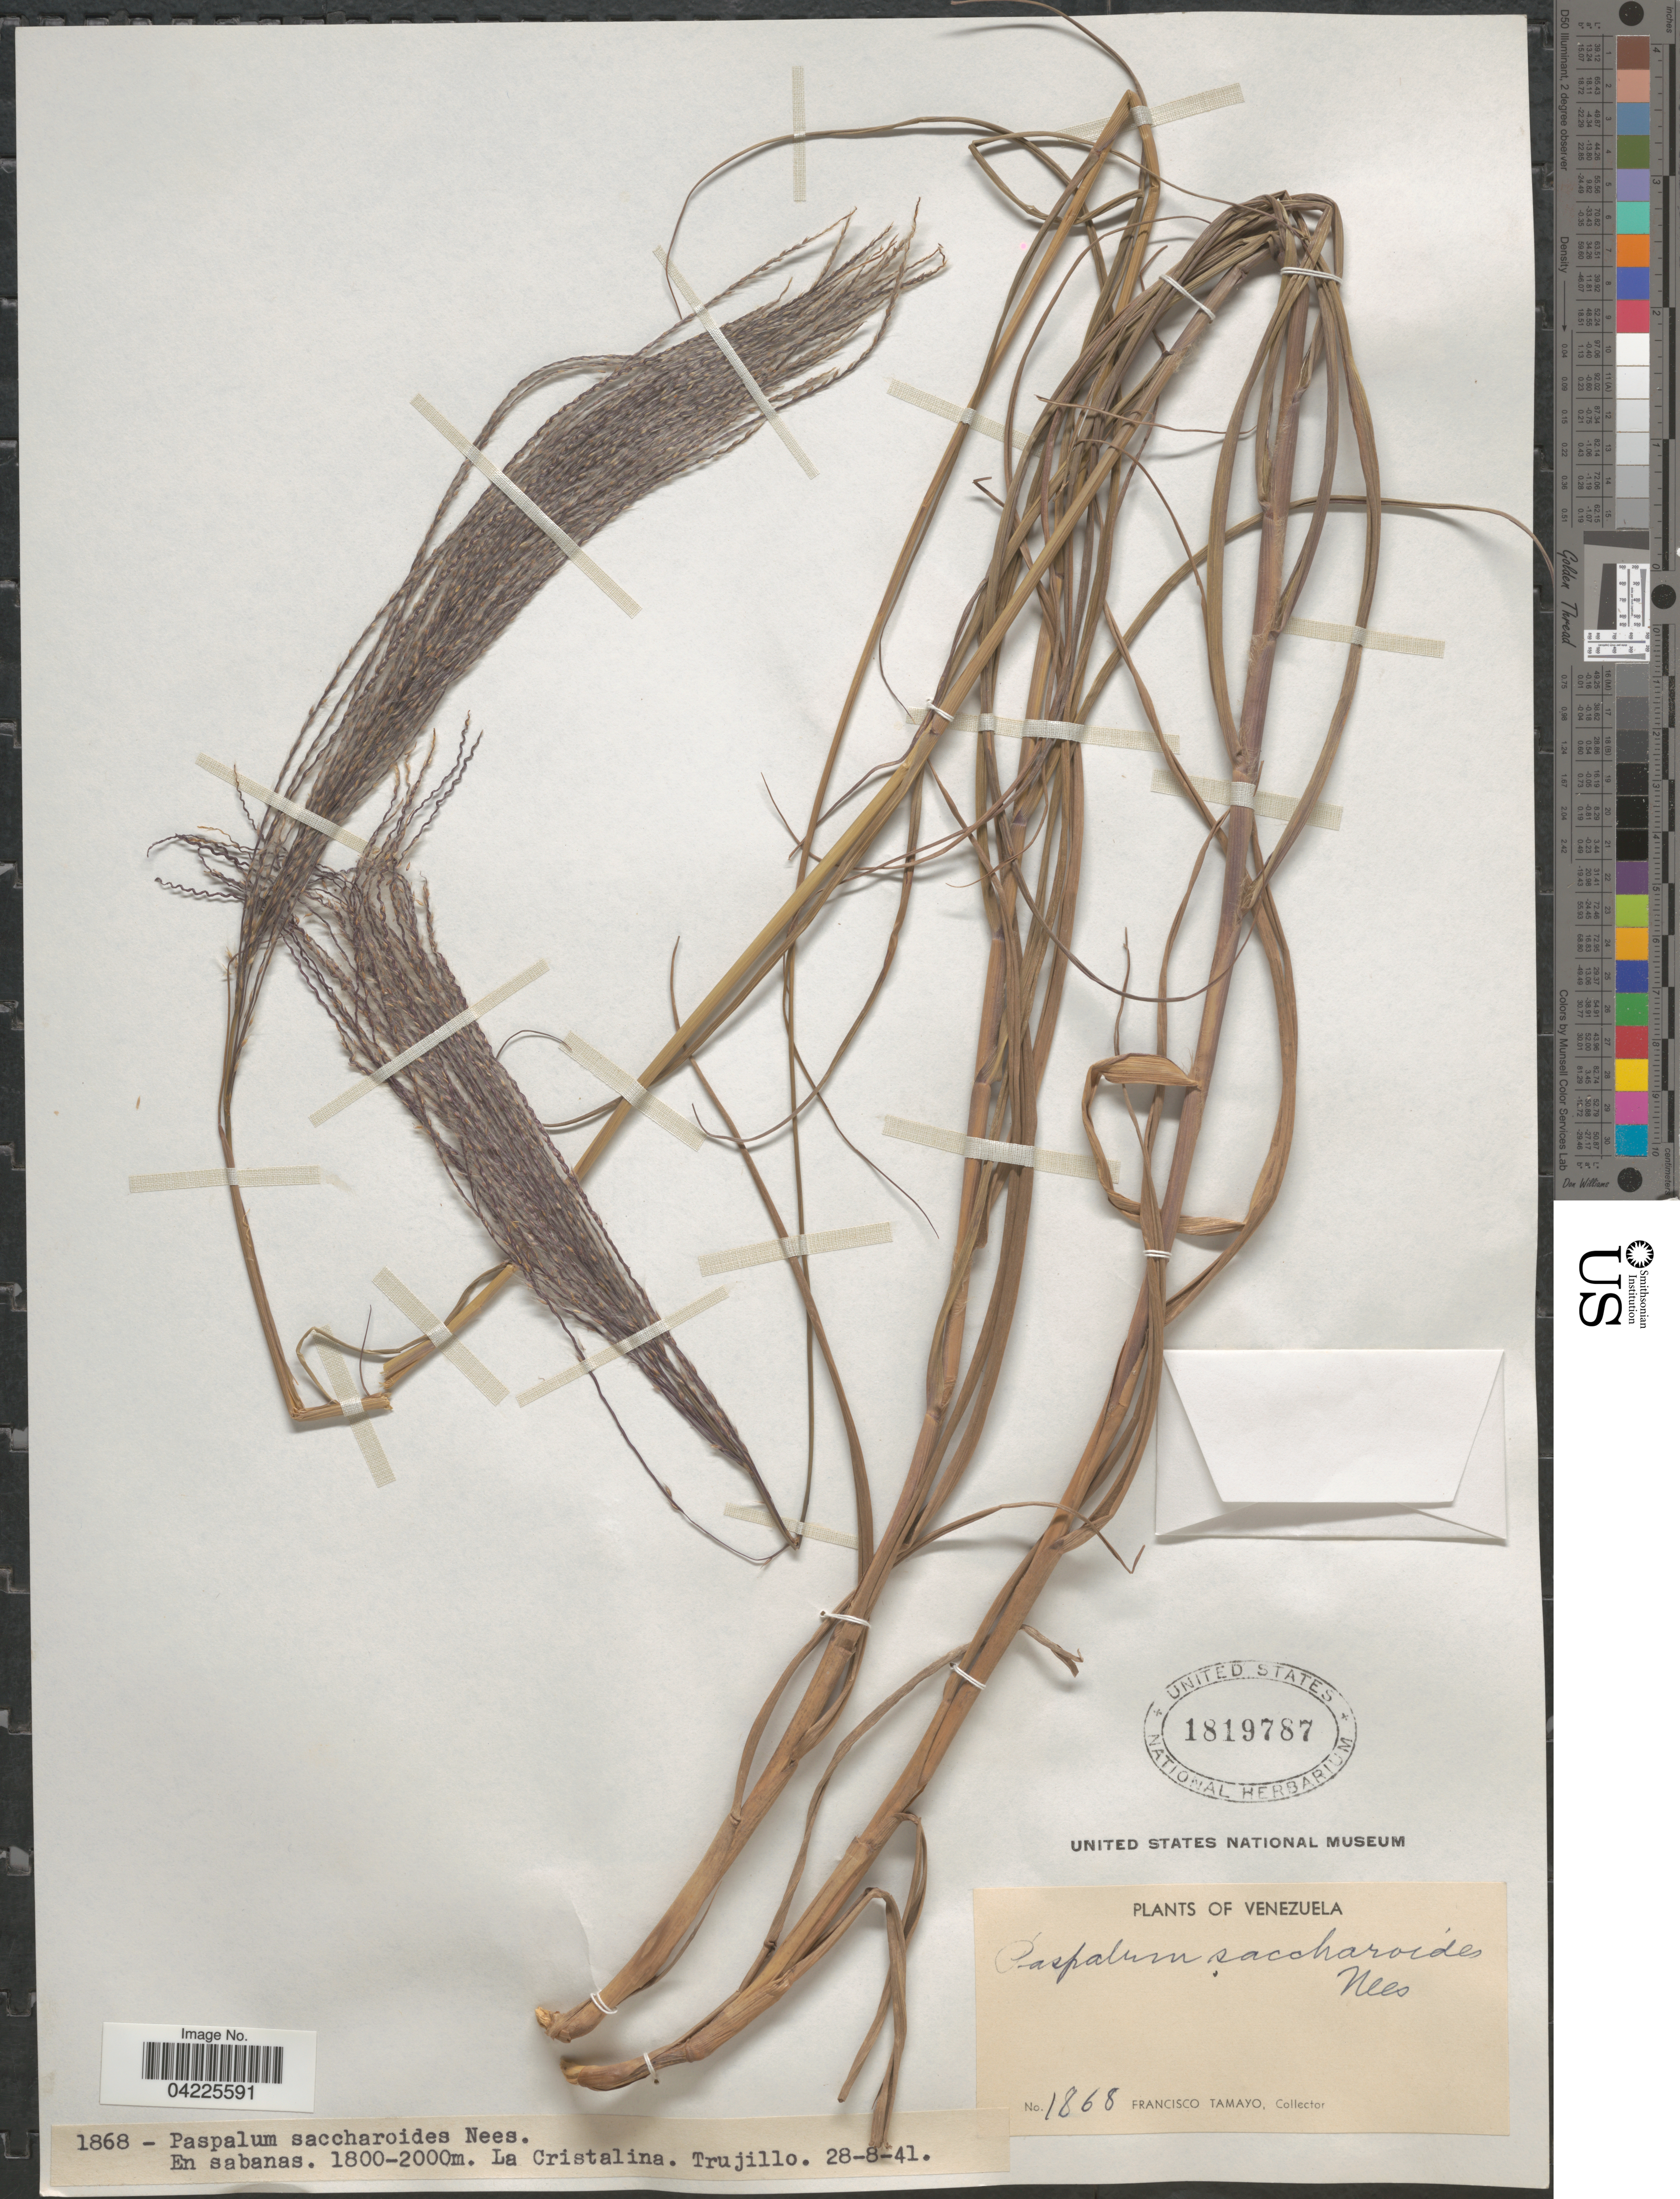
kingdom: Plantae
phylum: Tracheophyta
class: Liliopsida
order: Poales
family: Poaceae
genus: Paspalum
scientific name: Paspalum saccharoides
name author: Nees ex Trin.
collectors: F. Tamayo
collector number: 1868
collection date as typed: Transcribed d/m/y: 28/8/41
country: Venezuela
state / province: Trujillo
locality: La Cristalina.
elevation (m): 1800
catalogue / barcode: US 1819787